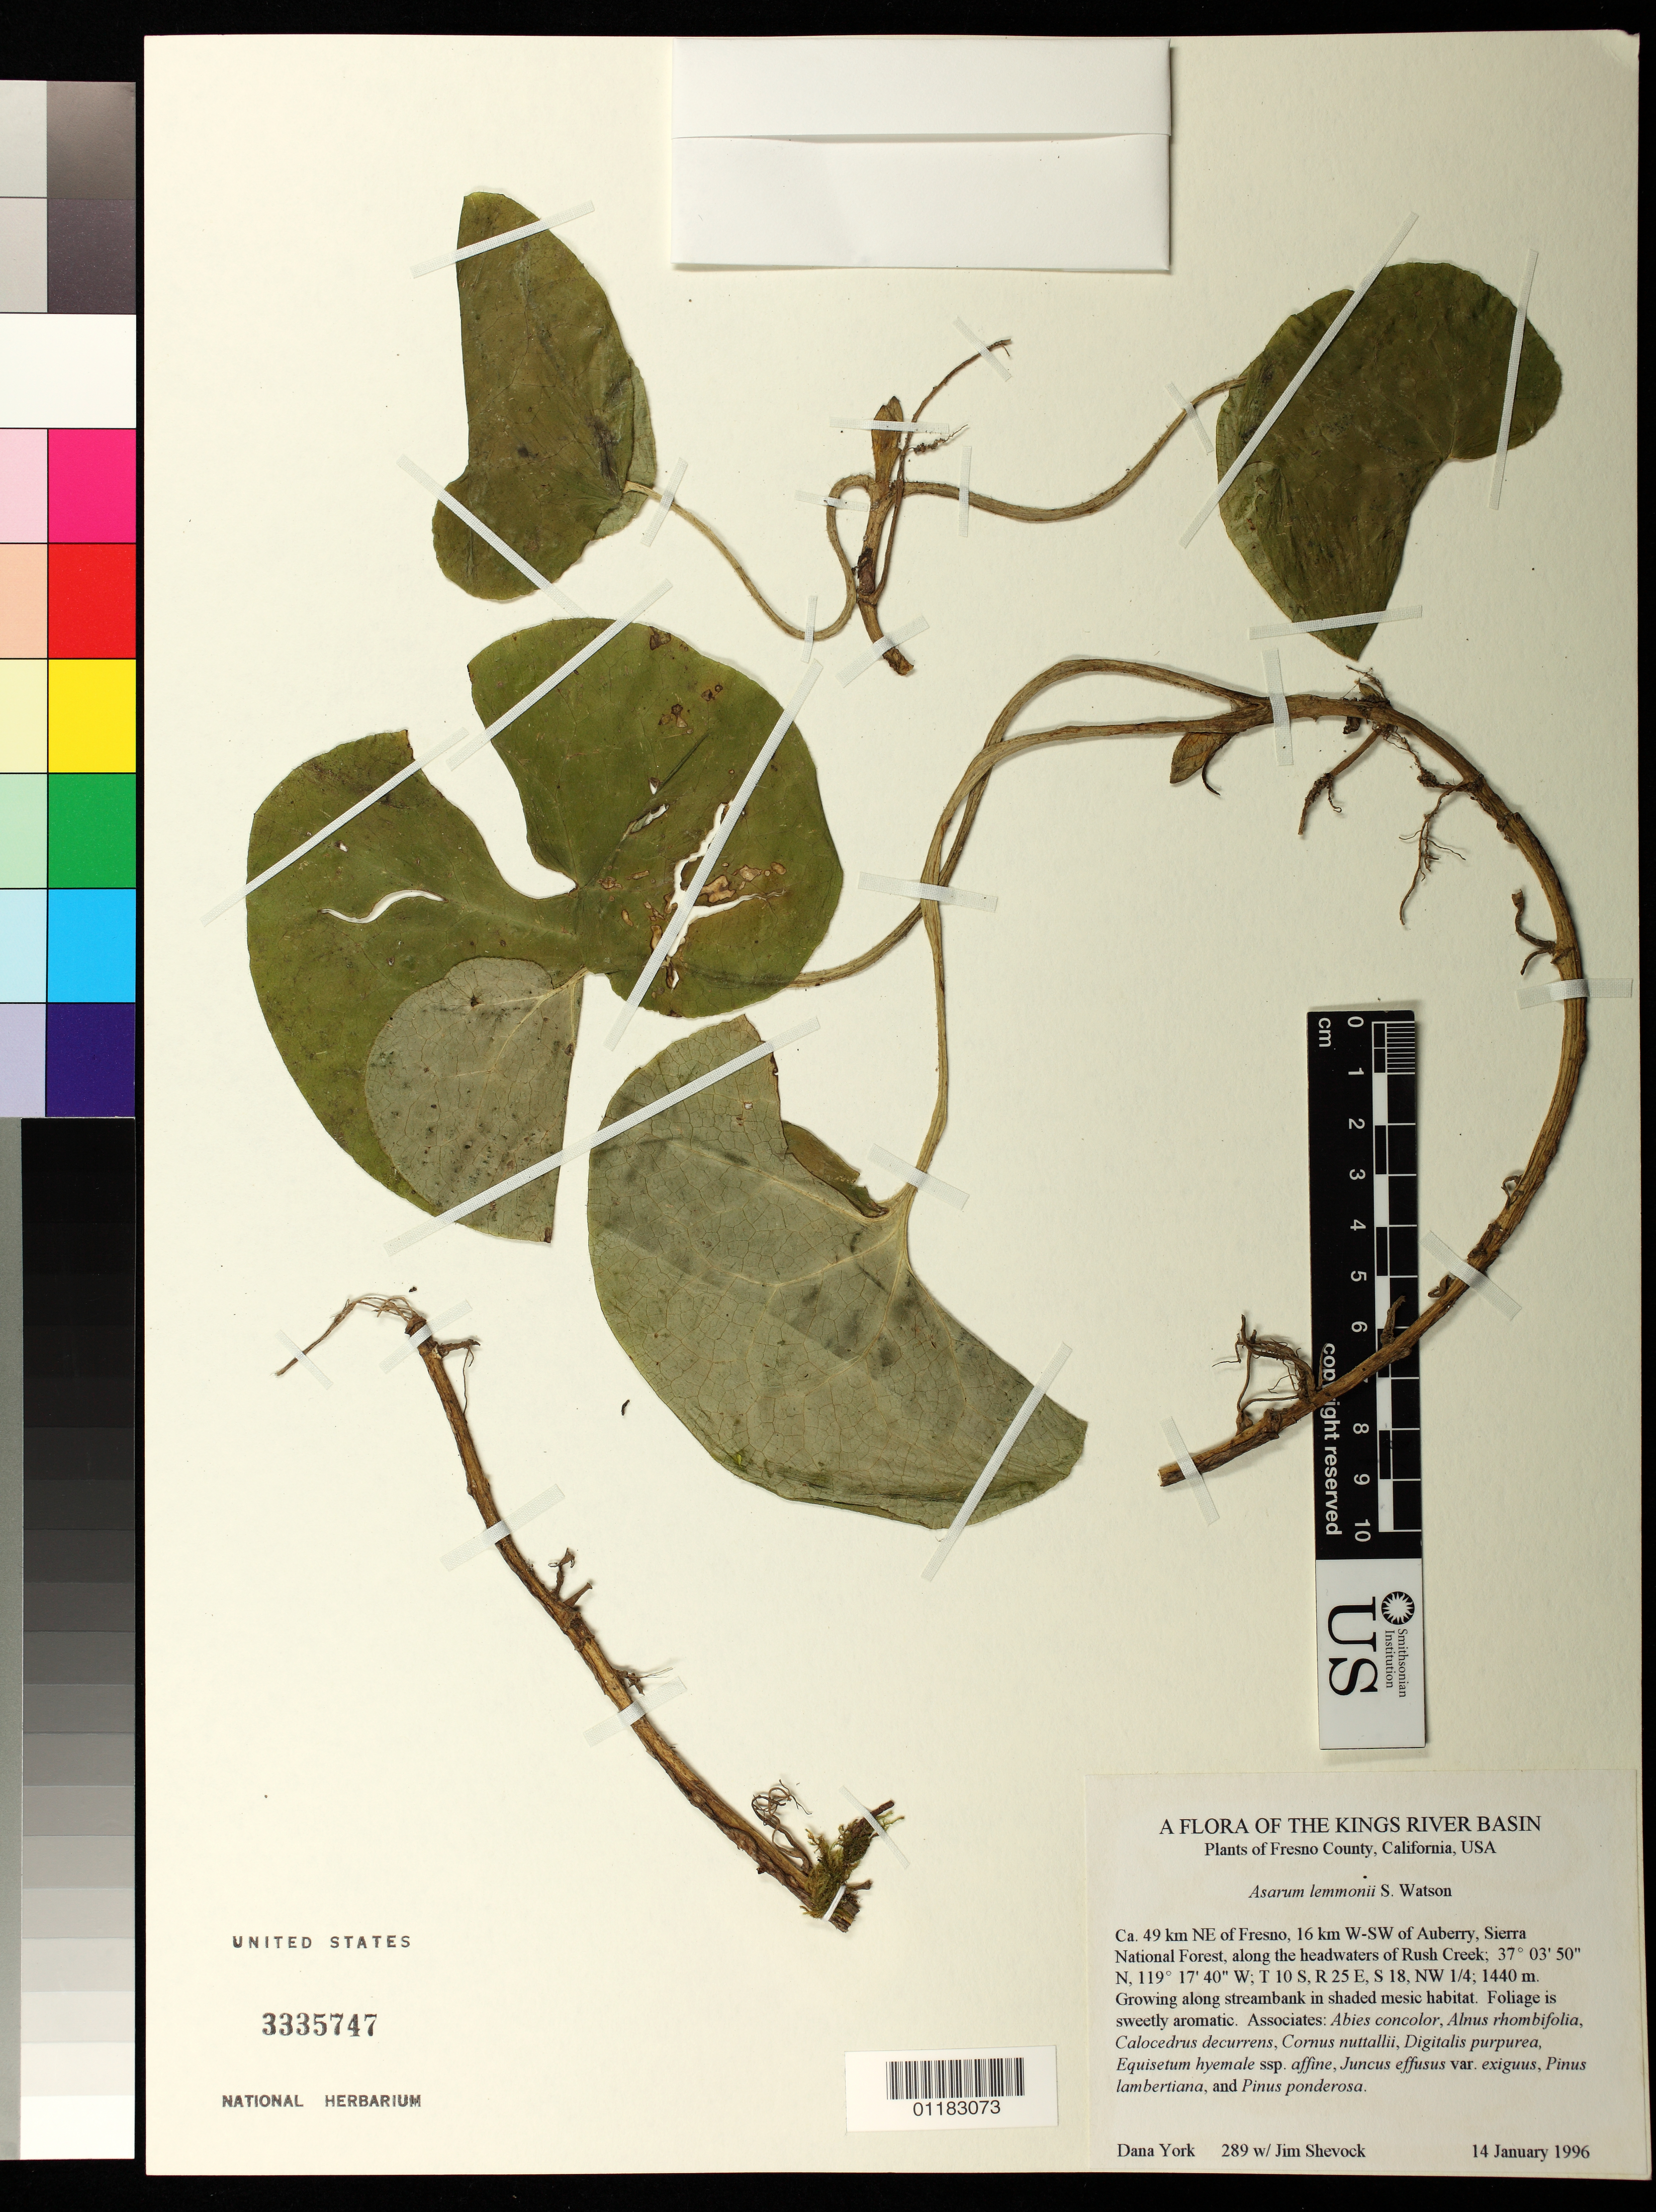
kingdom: Plantae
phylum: Tracheophyta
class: Magnoliopsida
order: Piperales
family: Aristolochiaceae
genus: Asarum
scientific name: Asarum lemmonii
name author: S. Watson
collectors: D. York & J. R. Shevock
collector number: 289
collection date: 1996-01-14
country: United States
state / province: California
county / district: Fresno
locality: Ca. 49 km NE of Fresno, 16 km WSW of Auberry, Sierra National Forest, along the headwaters of Rush Creek, Fresno County. T 10S, R 25 E, S18, NW 1/4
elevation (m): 1440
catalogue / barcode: US 3335747